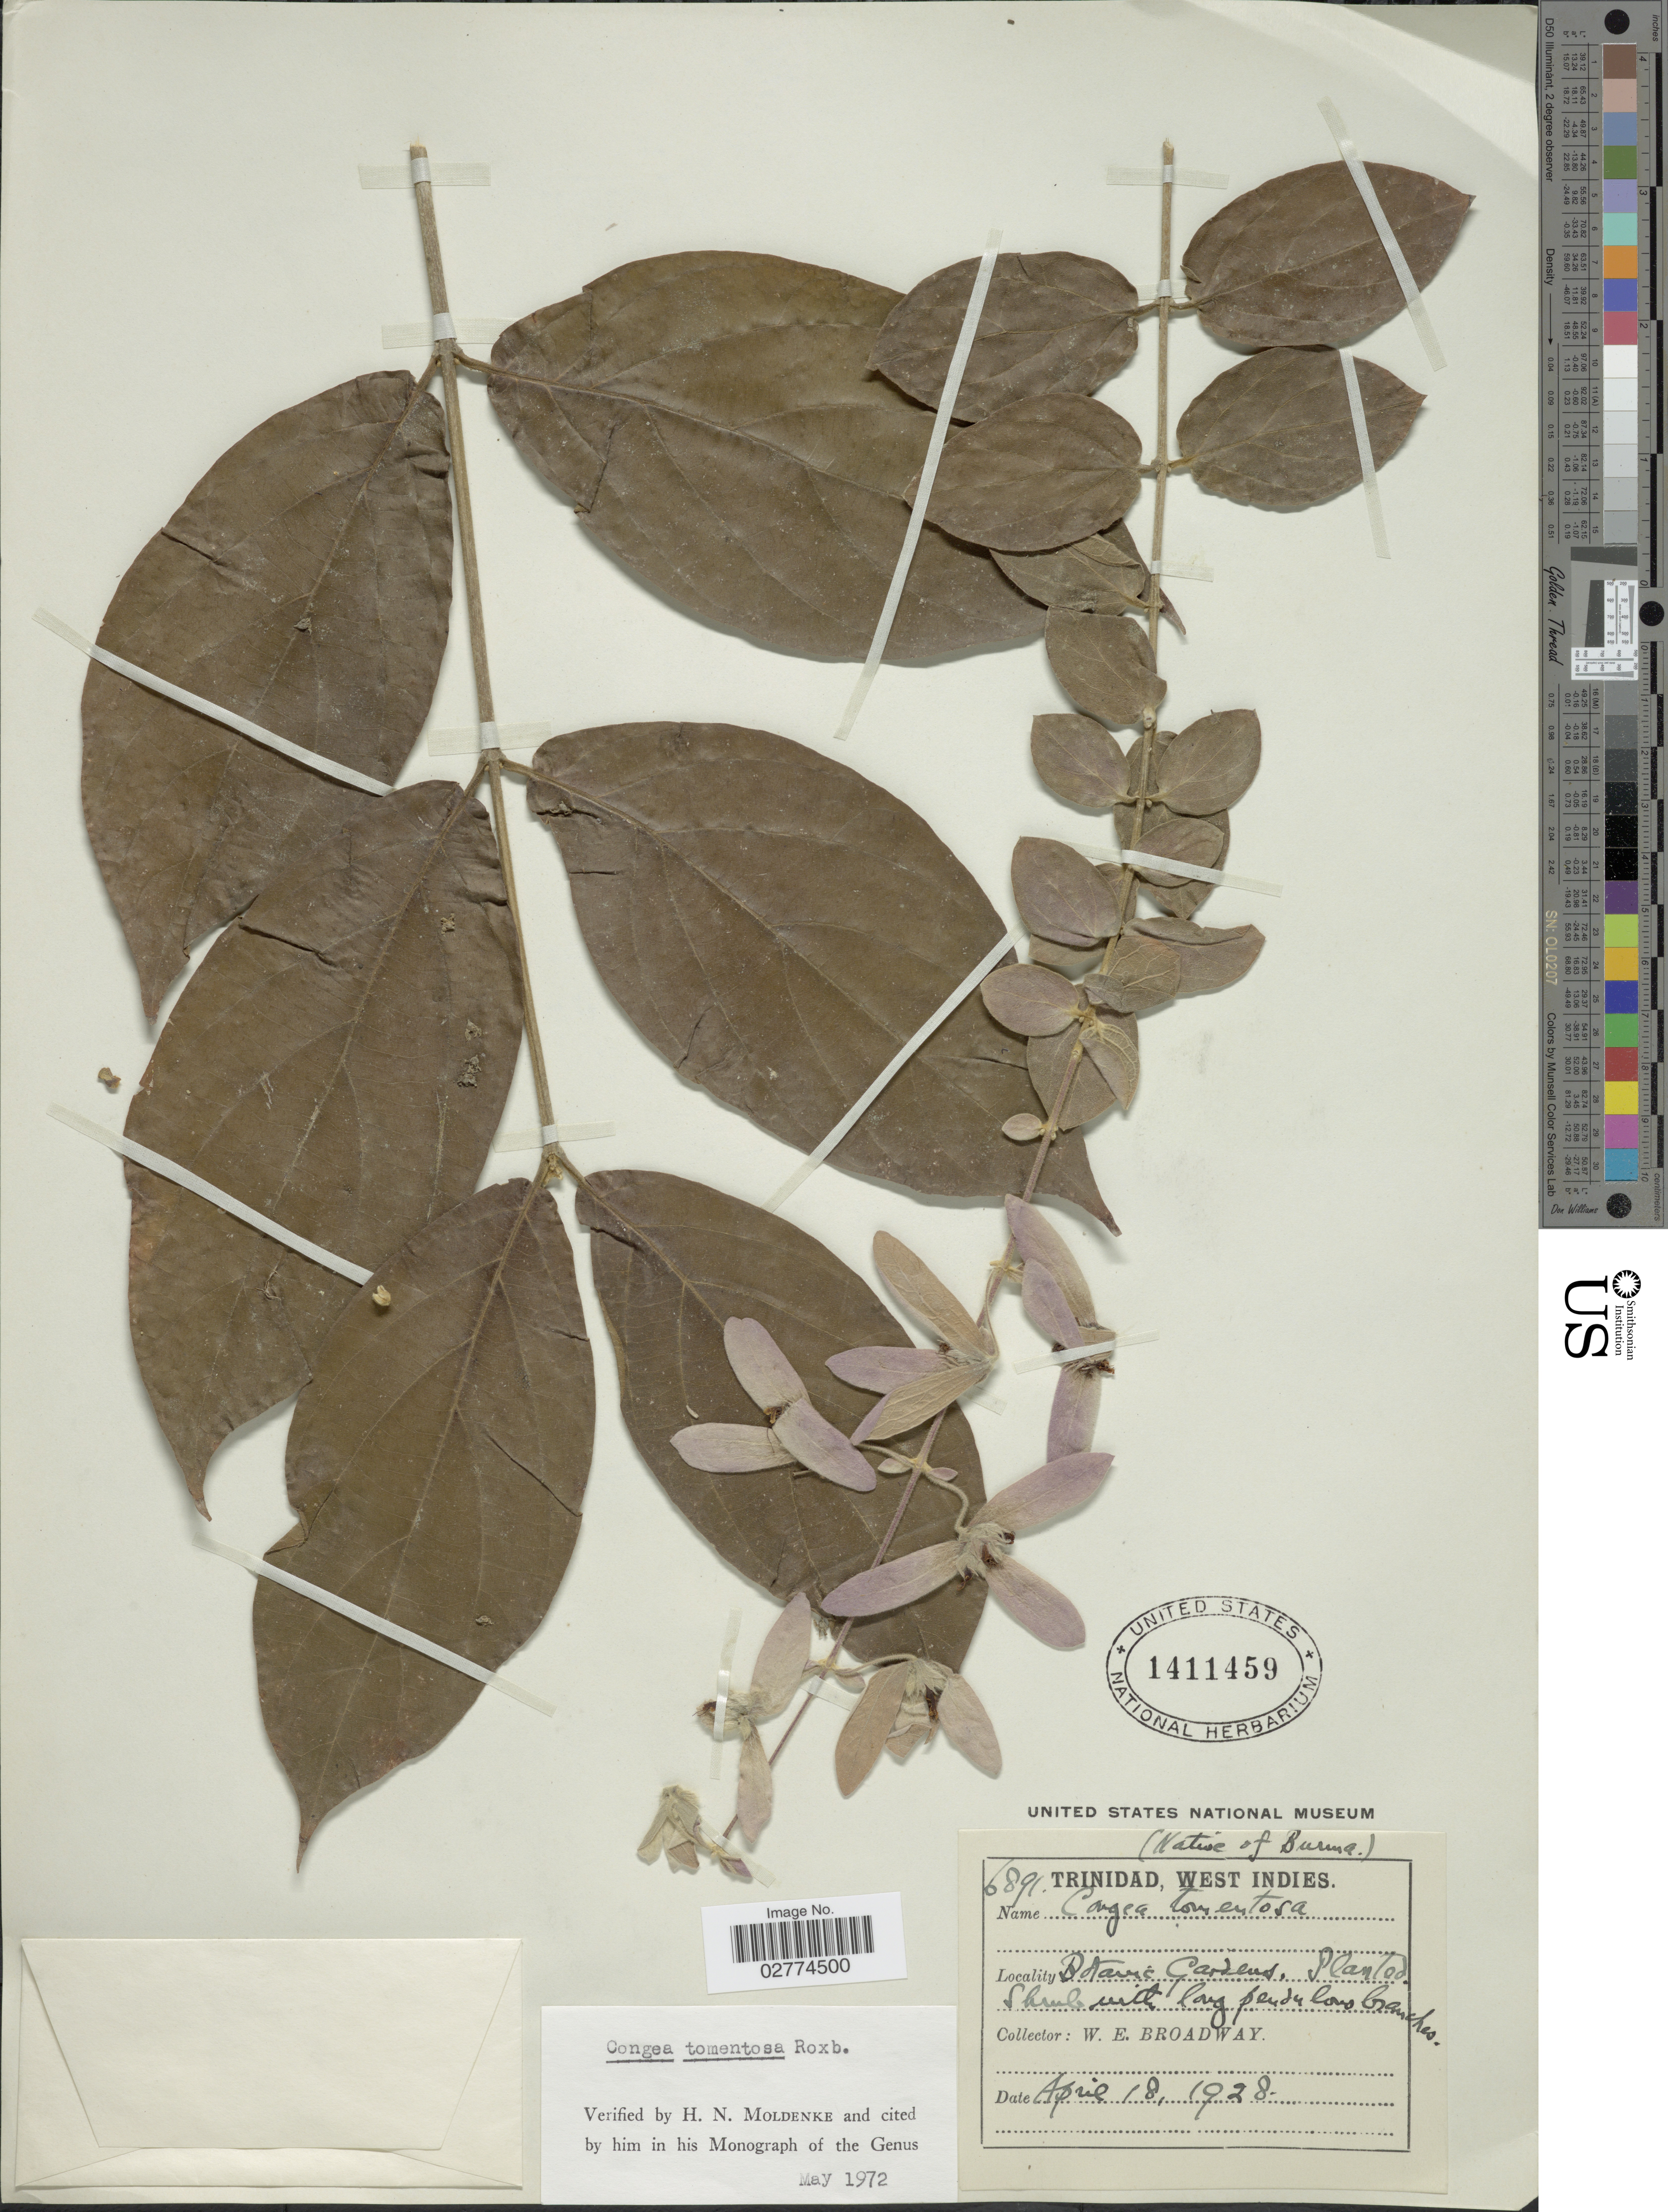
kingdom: Plantae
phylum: Tracheophyta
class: Magnoliopsida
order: Lamiales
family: Lamiaceae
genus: Congea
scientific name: Congea tomentosa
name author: Roxb.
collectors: W. E. Broadway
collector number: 6891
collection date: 1928-04-18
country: Trinidad and Tobago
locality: Trinidad, West Indies. Botanic Gardens, Planted.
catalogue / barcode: US 1411459